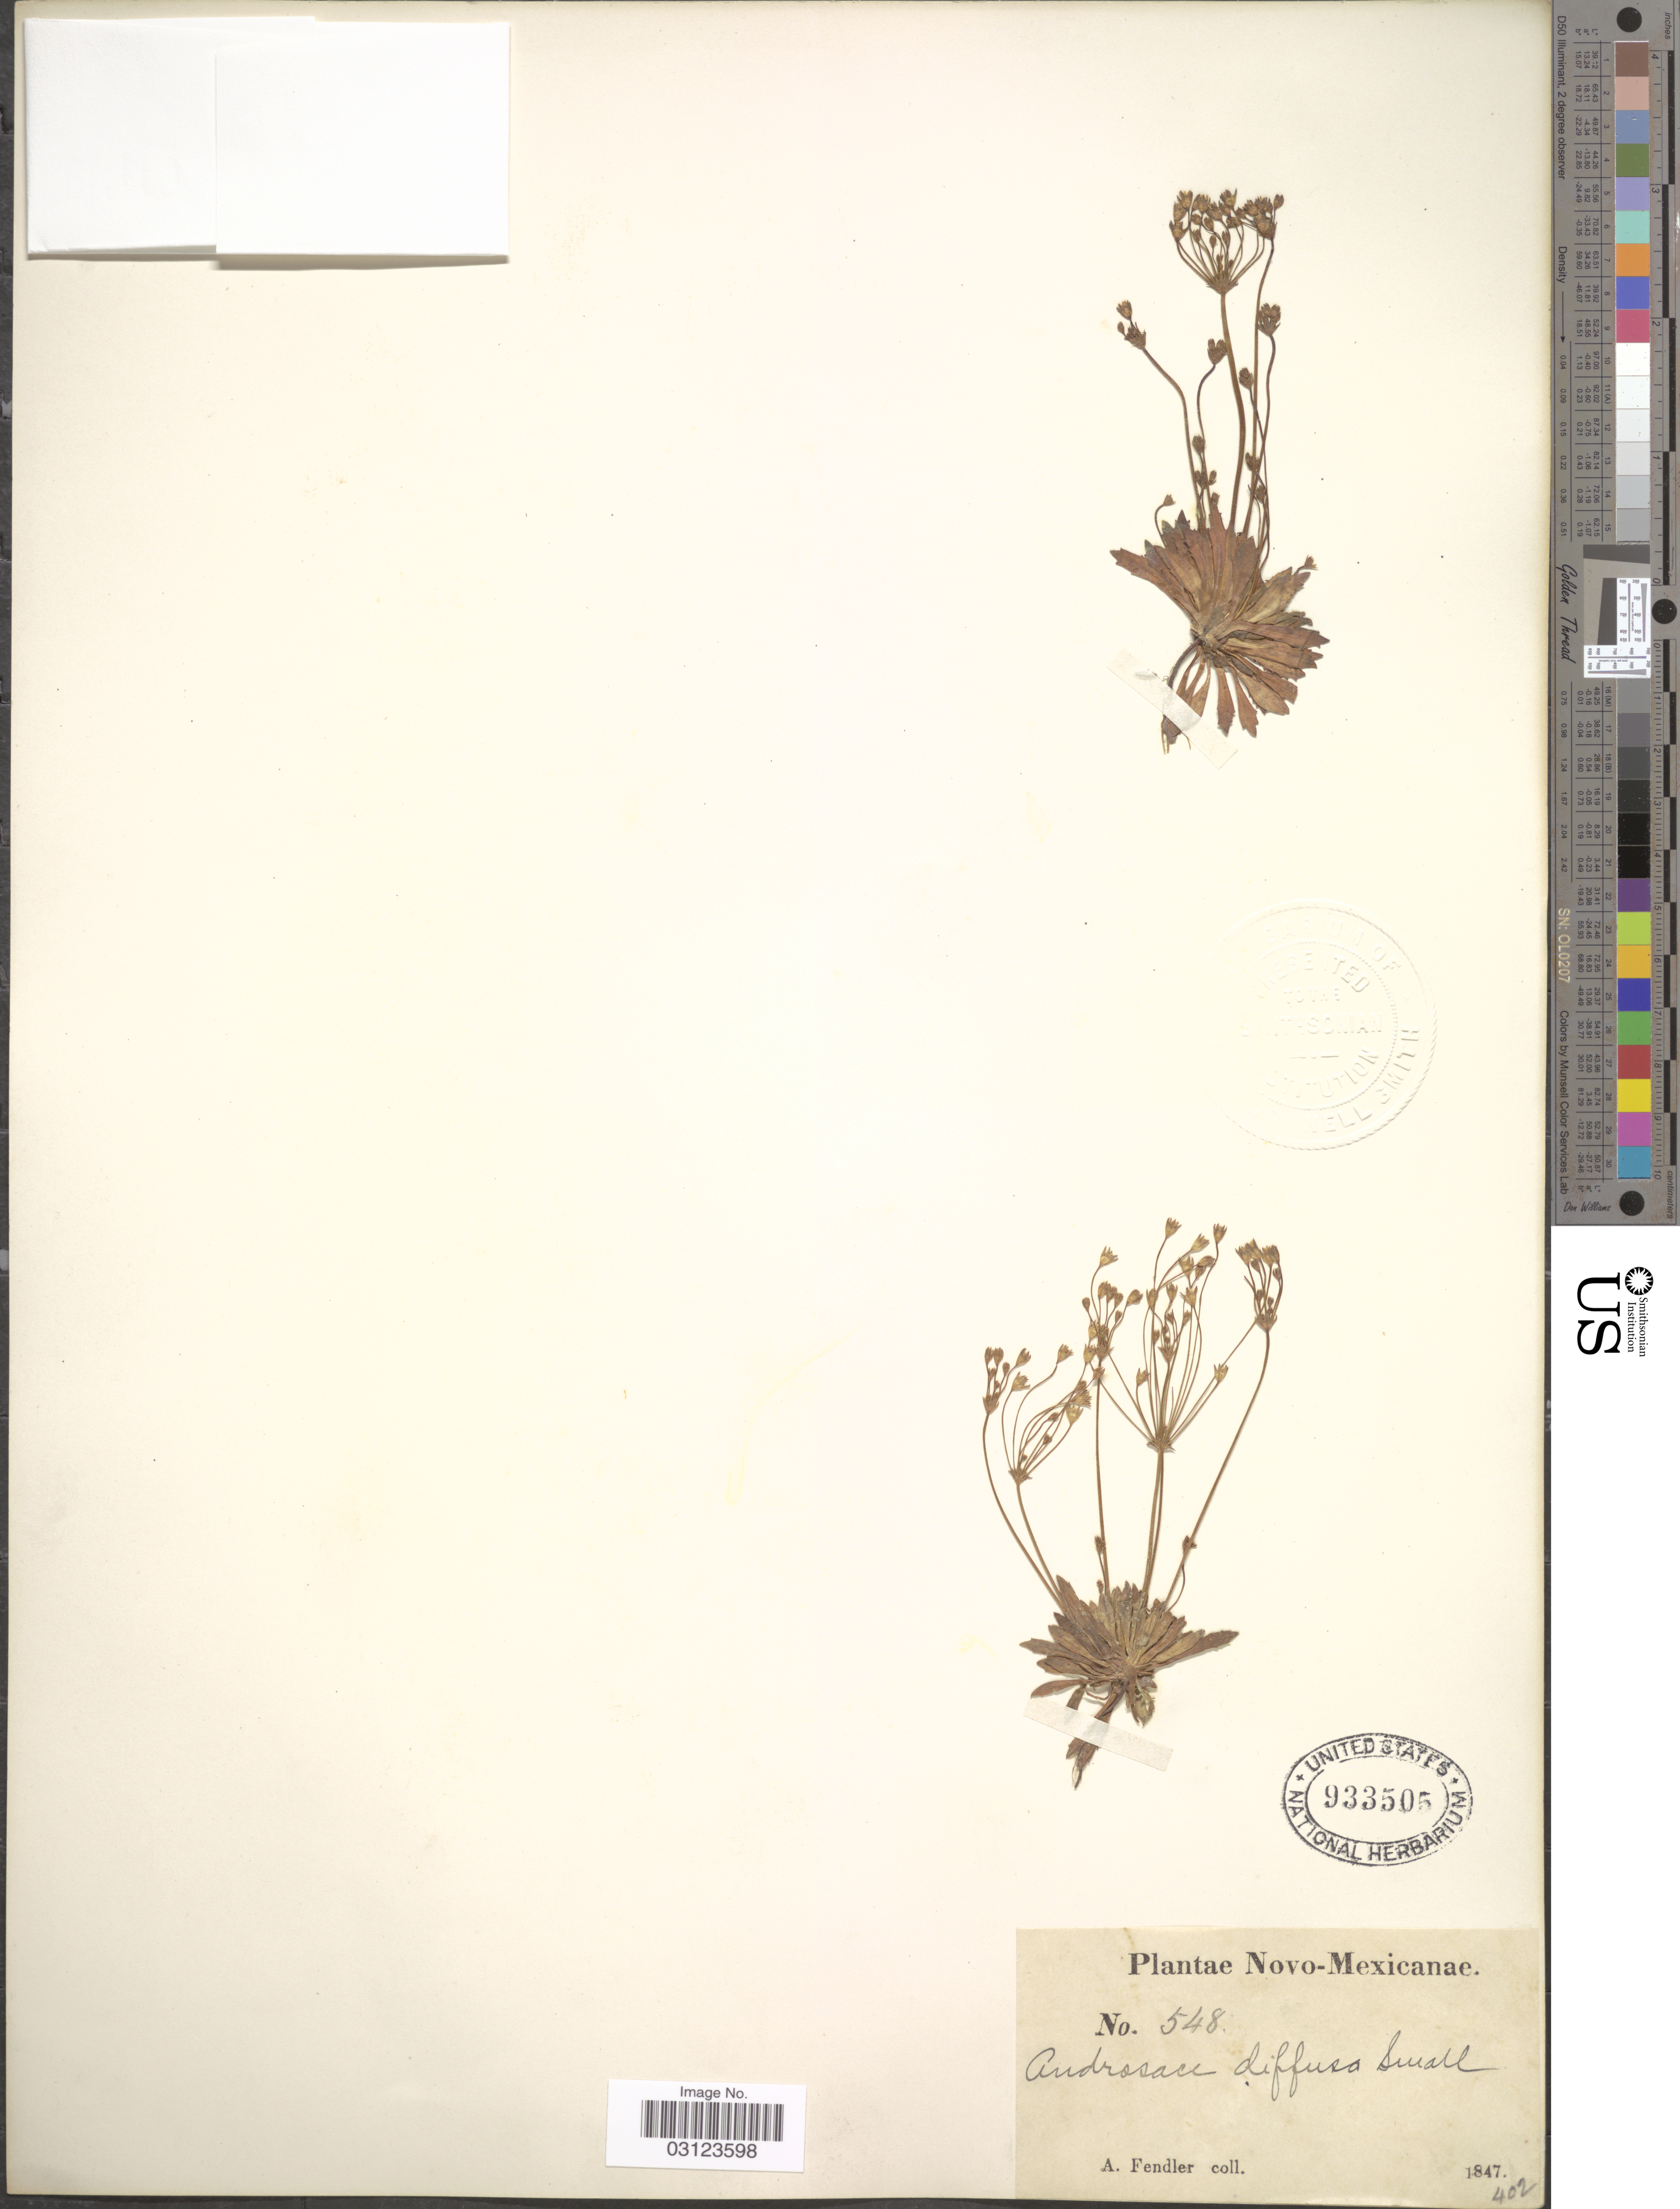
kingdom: Plantae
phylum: Tracheophyta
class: Magnoliopsida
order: Ericales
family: Primulaceae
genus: Androsace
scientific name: Androsace septentrionalis var. puberulenta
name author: (Rydb.) R. Knuth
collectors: A. Fendler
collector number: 548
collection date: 1847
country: United States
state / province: New Mexico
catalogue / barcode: US 933505